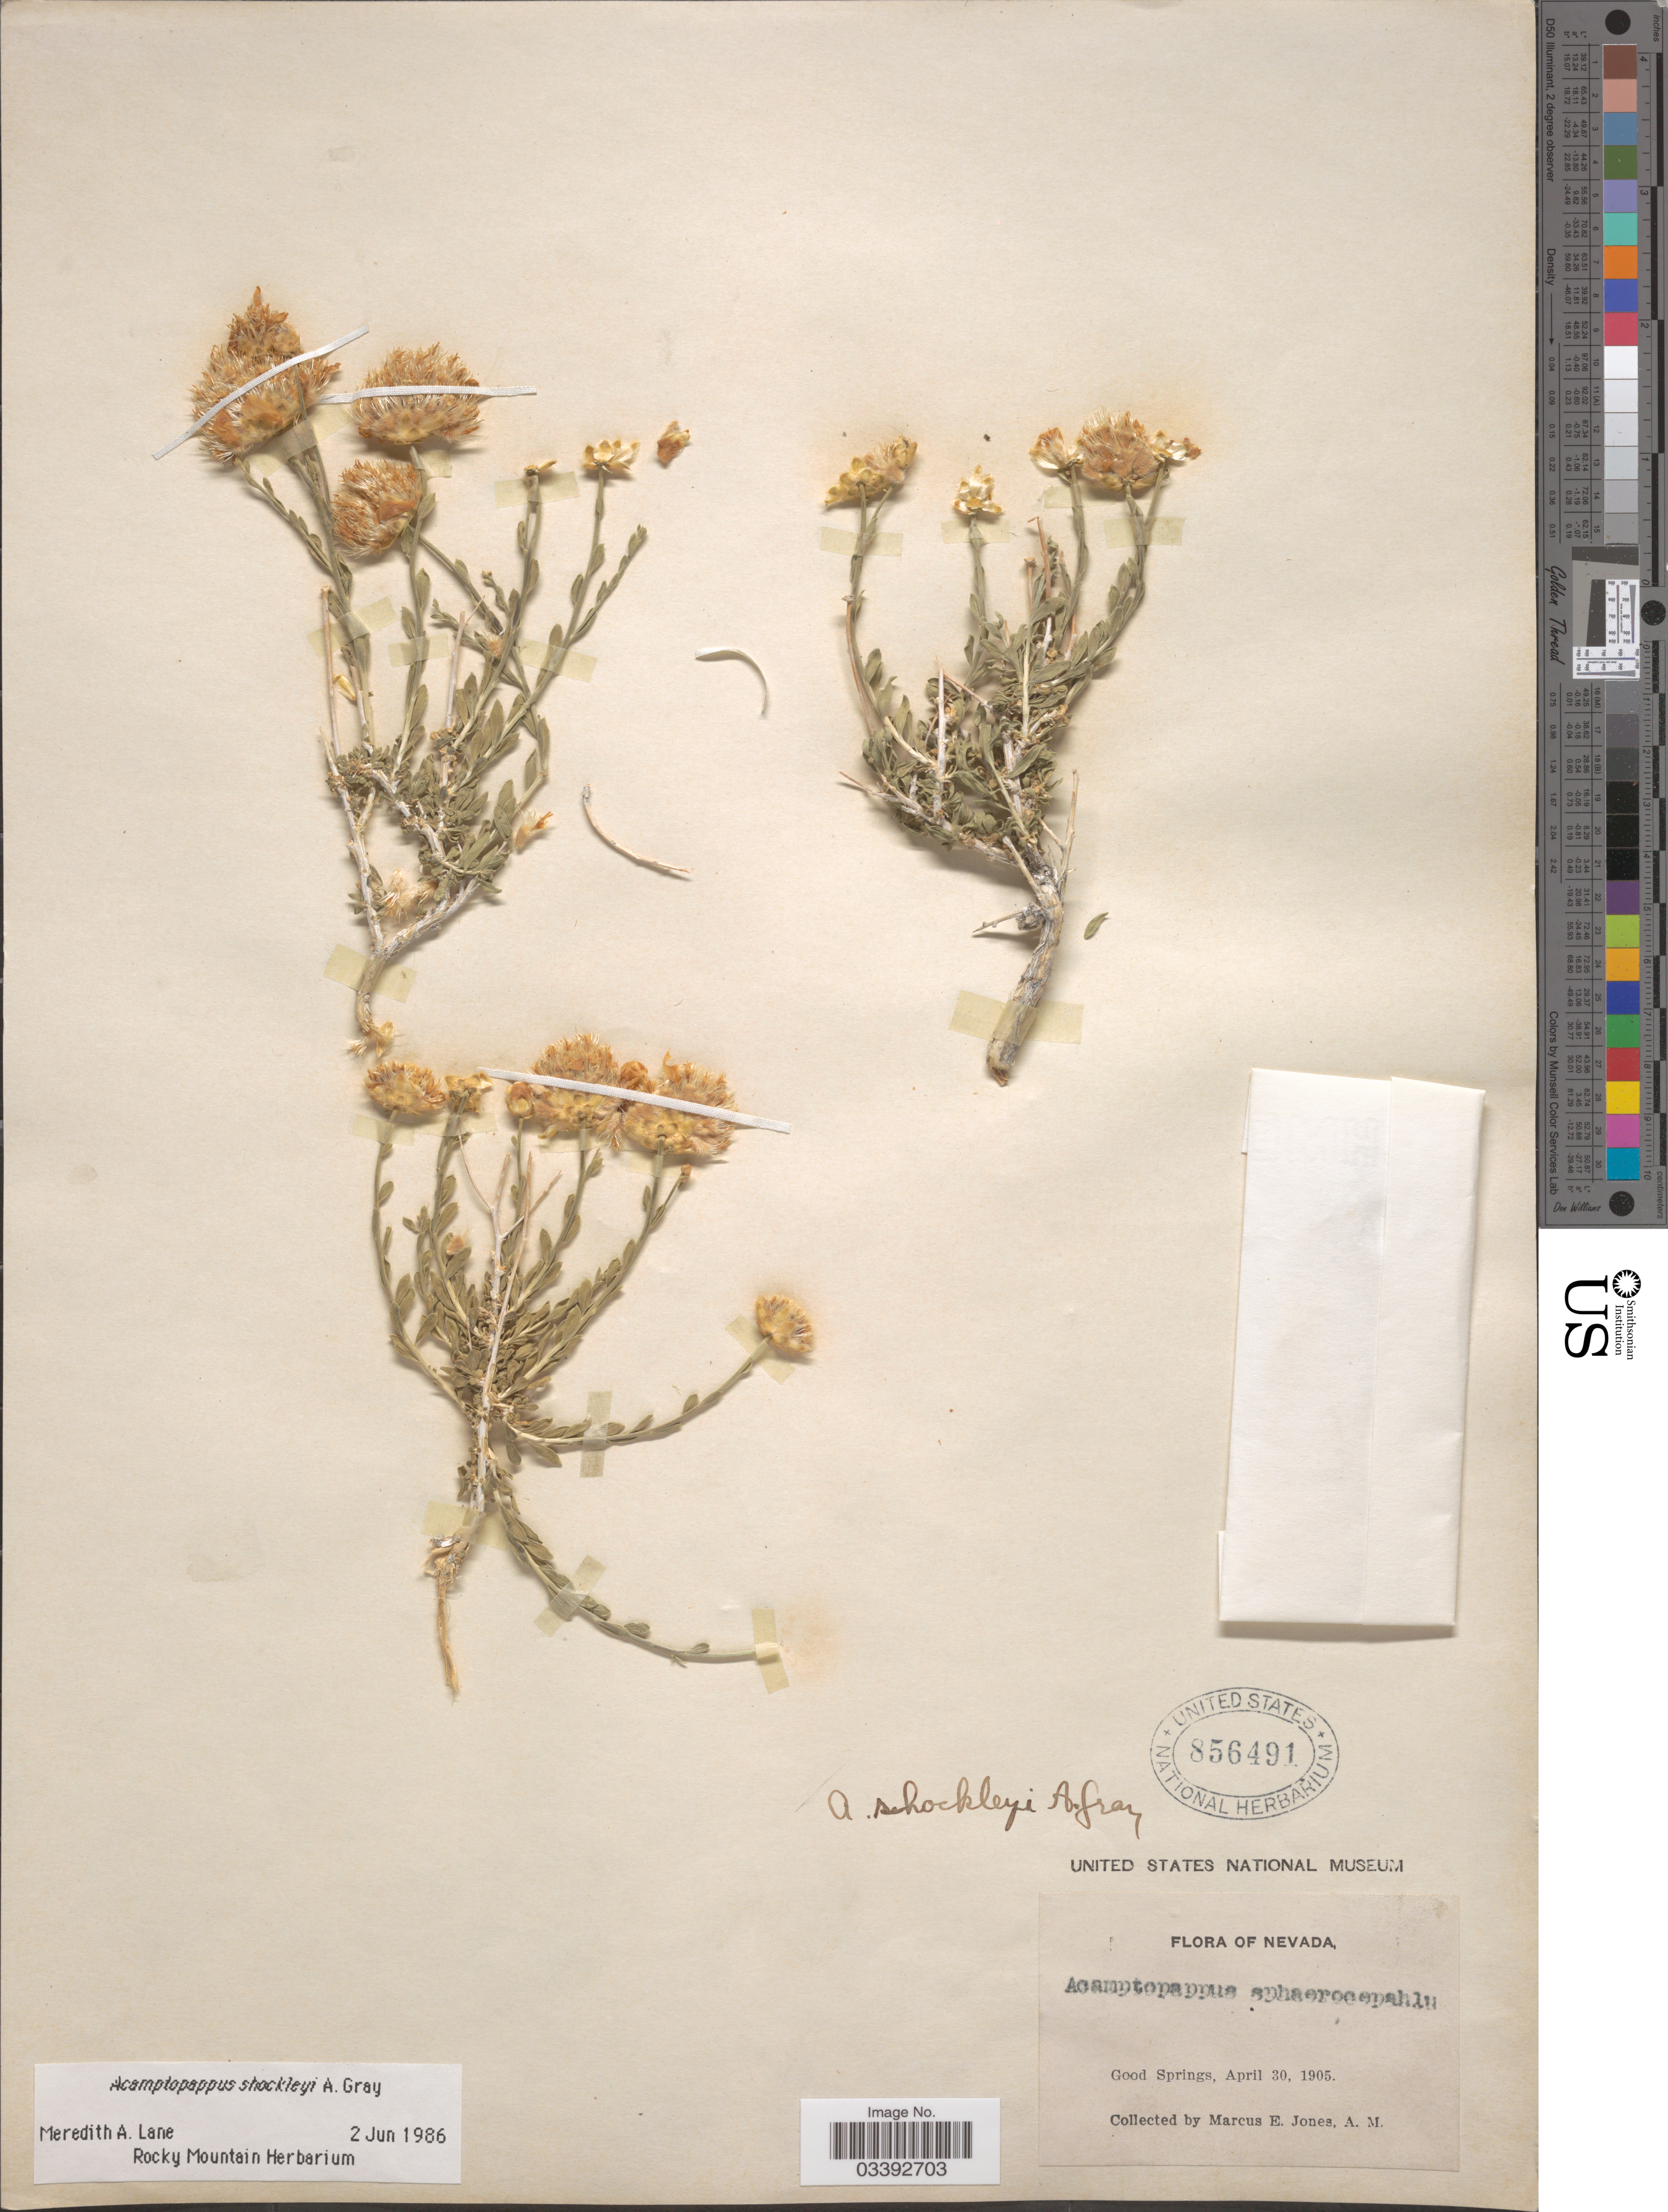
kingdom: Plantae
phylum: Tracheophyta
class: Magnoliopsida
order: Asterales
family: Asteraceae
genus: Acamptopappus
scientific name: Acamptopappus shockleyi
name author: A. Gray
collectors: M. E. Jones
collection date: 1905-04-30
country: United States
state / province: Nevada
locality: Good Springs.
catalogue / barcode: US 856491